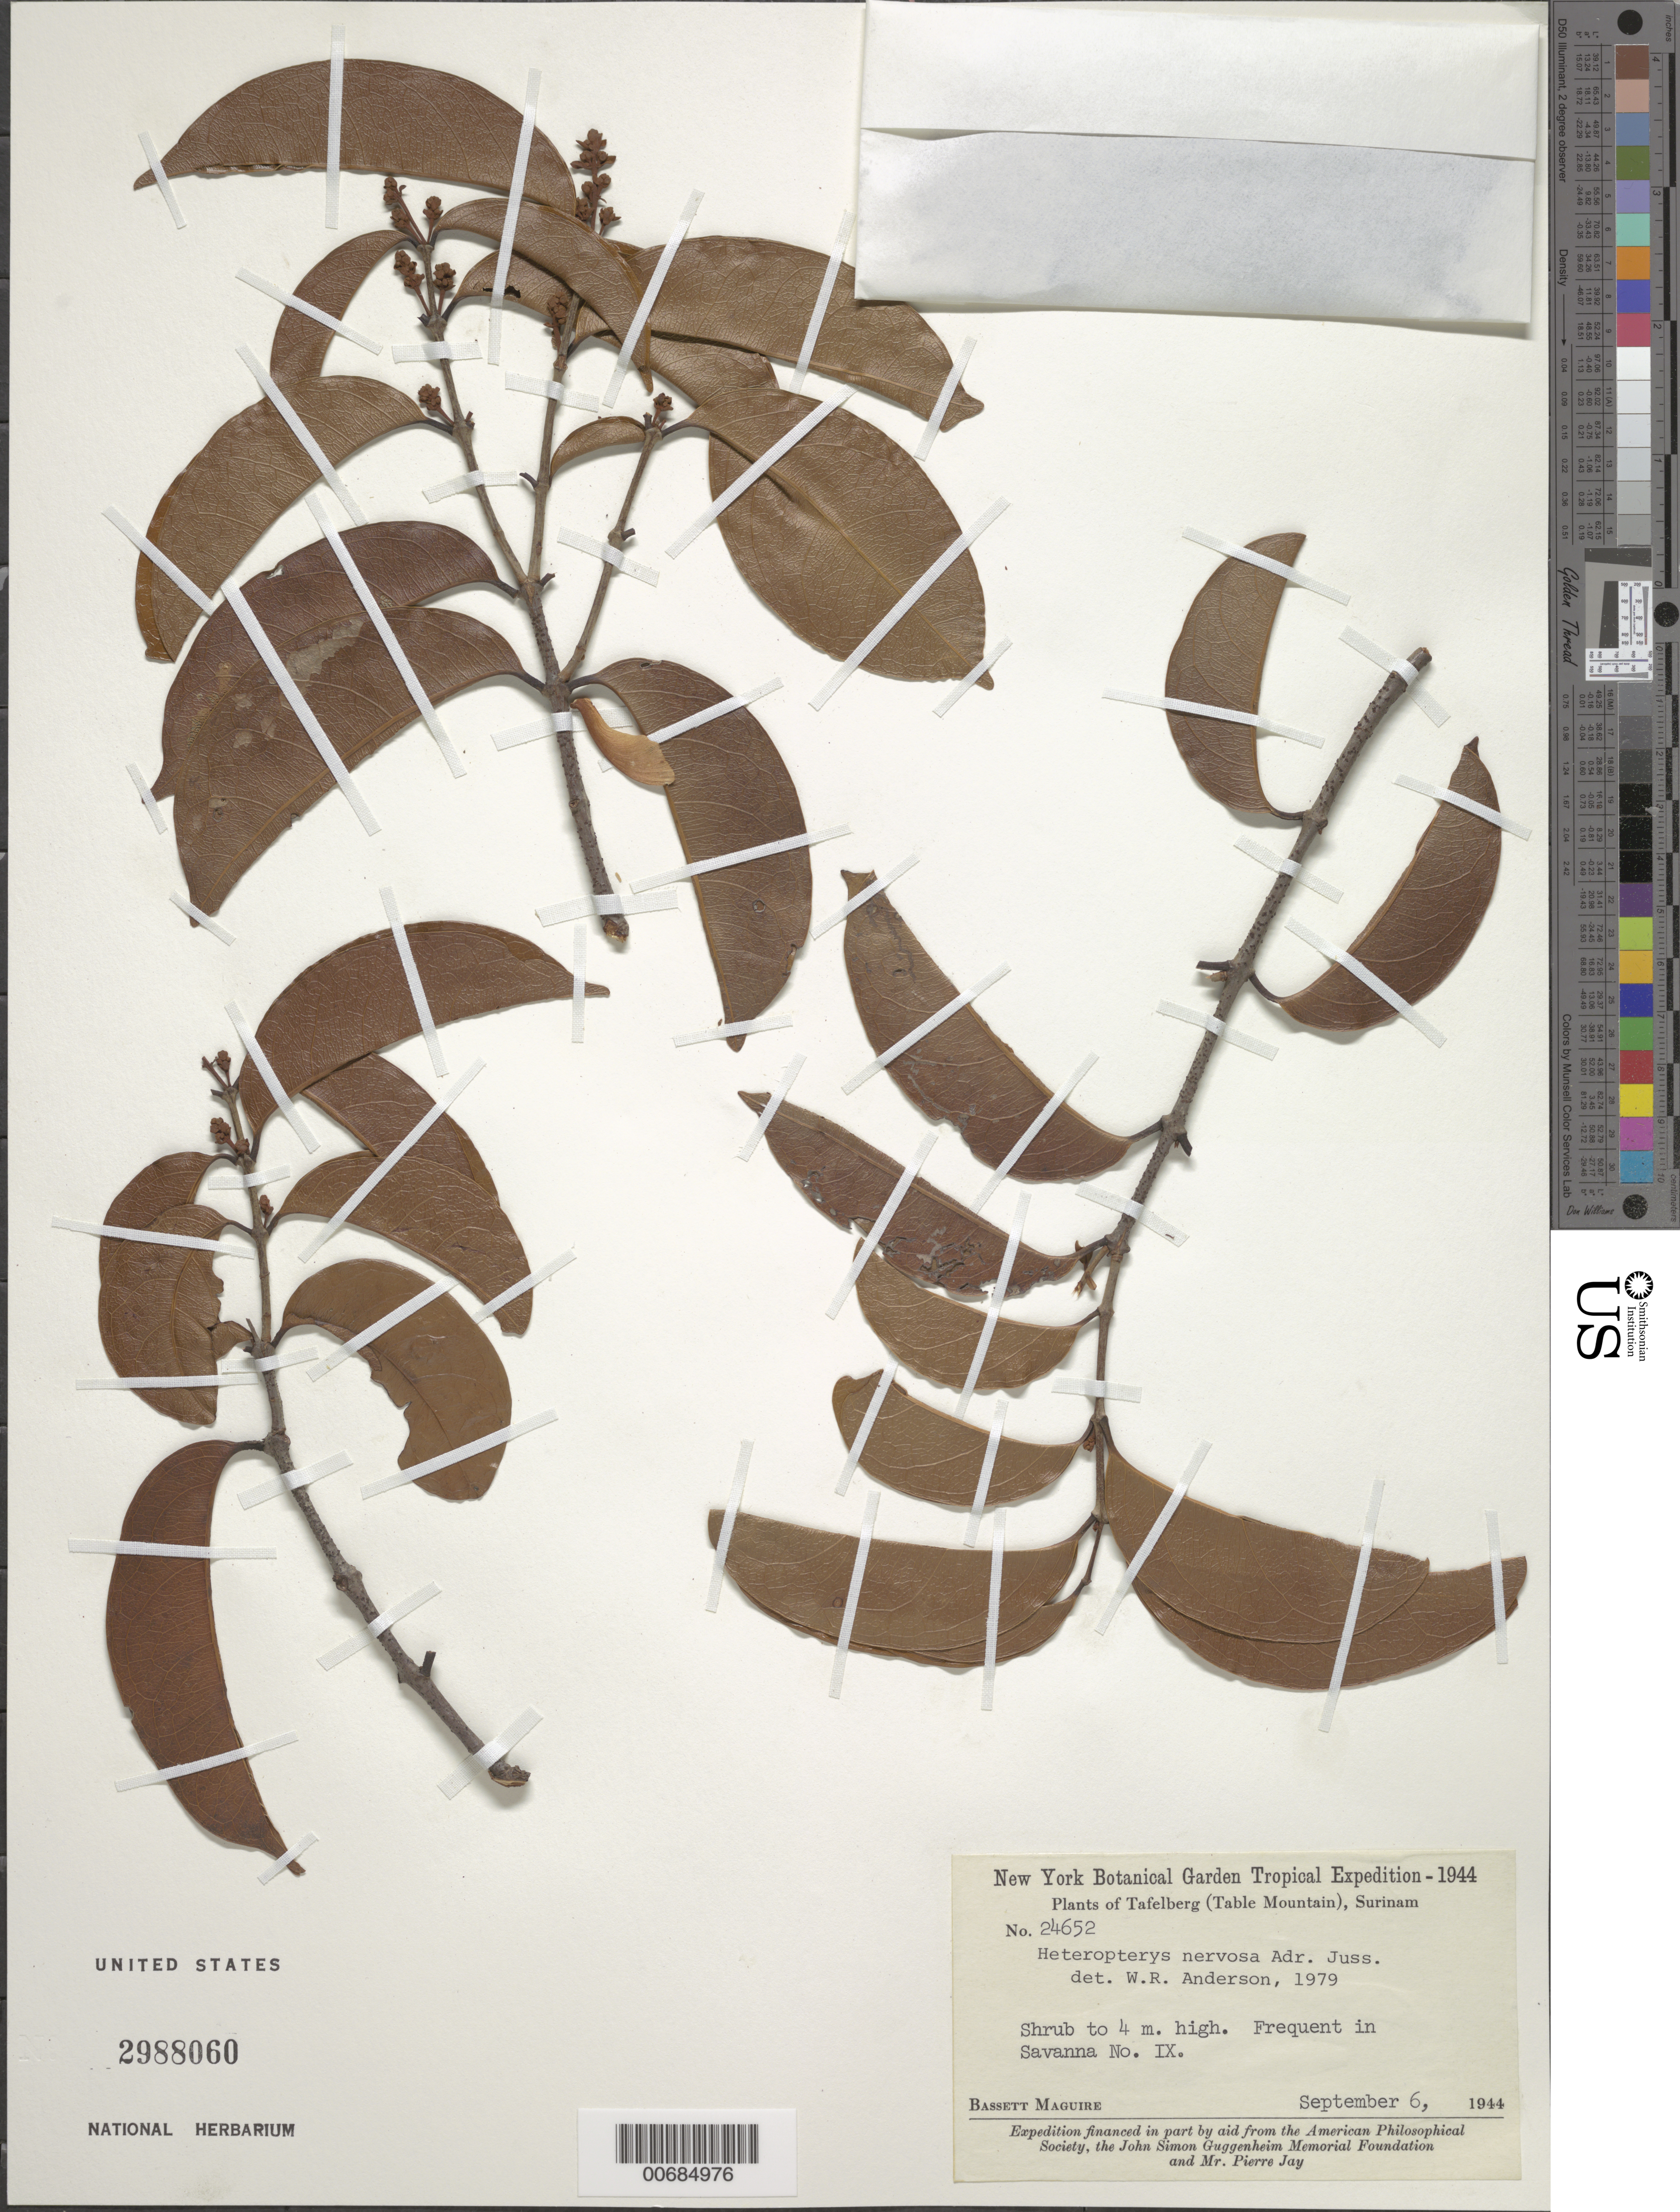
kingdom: Plantae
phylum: Tracheophyta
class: Magnoliopsida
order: Malpighiales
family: Malpighiaceae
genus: Heteropterys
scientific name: Heteropterys nervosa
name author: A. Juss.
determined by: Anderson, W. R., (MICH), University of Michigan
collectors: B. Maguire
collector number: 24652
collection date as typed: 6-Sep-44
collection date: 1944-09-06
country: Suriname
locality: Tafelberg (Table Mountain), Savanna IX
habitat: Savanna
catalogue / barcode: US 2988060